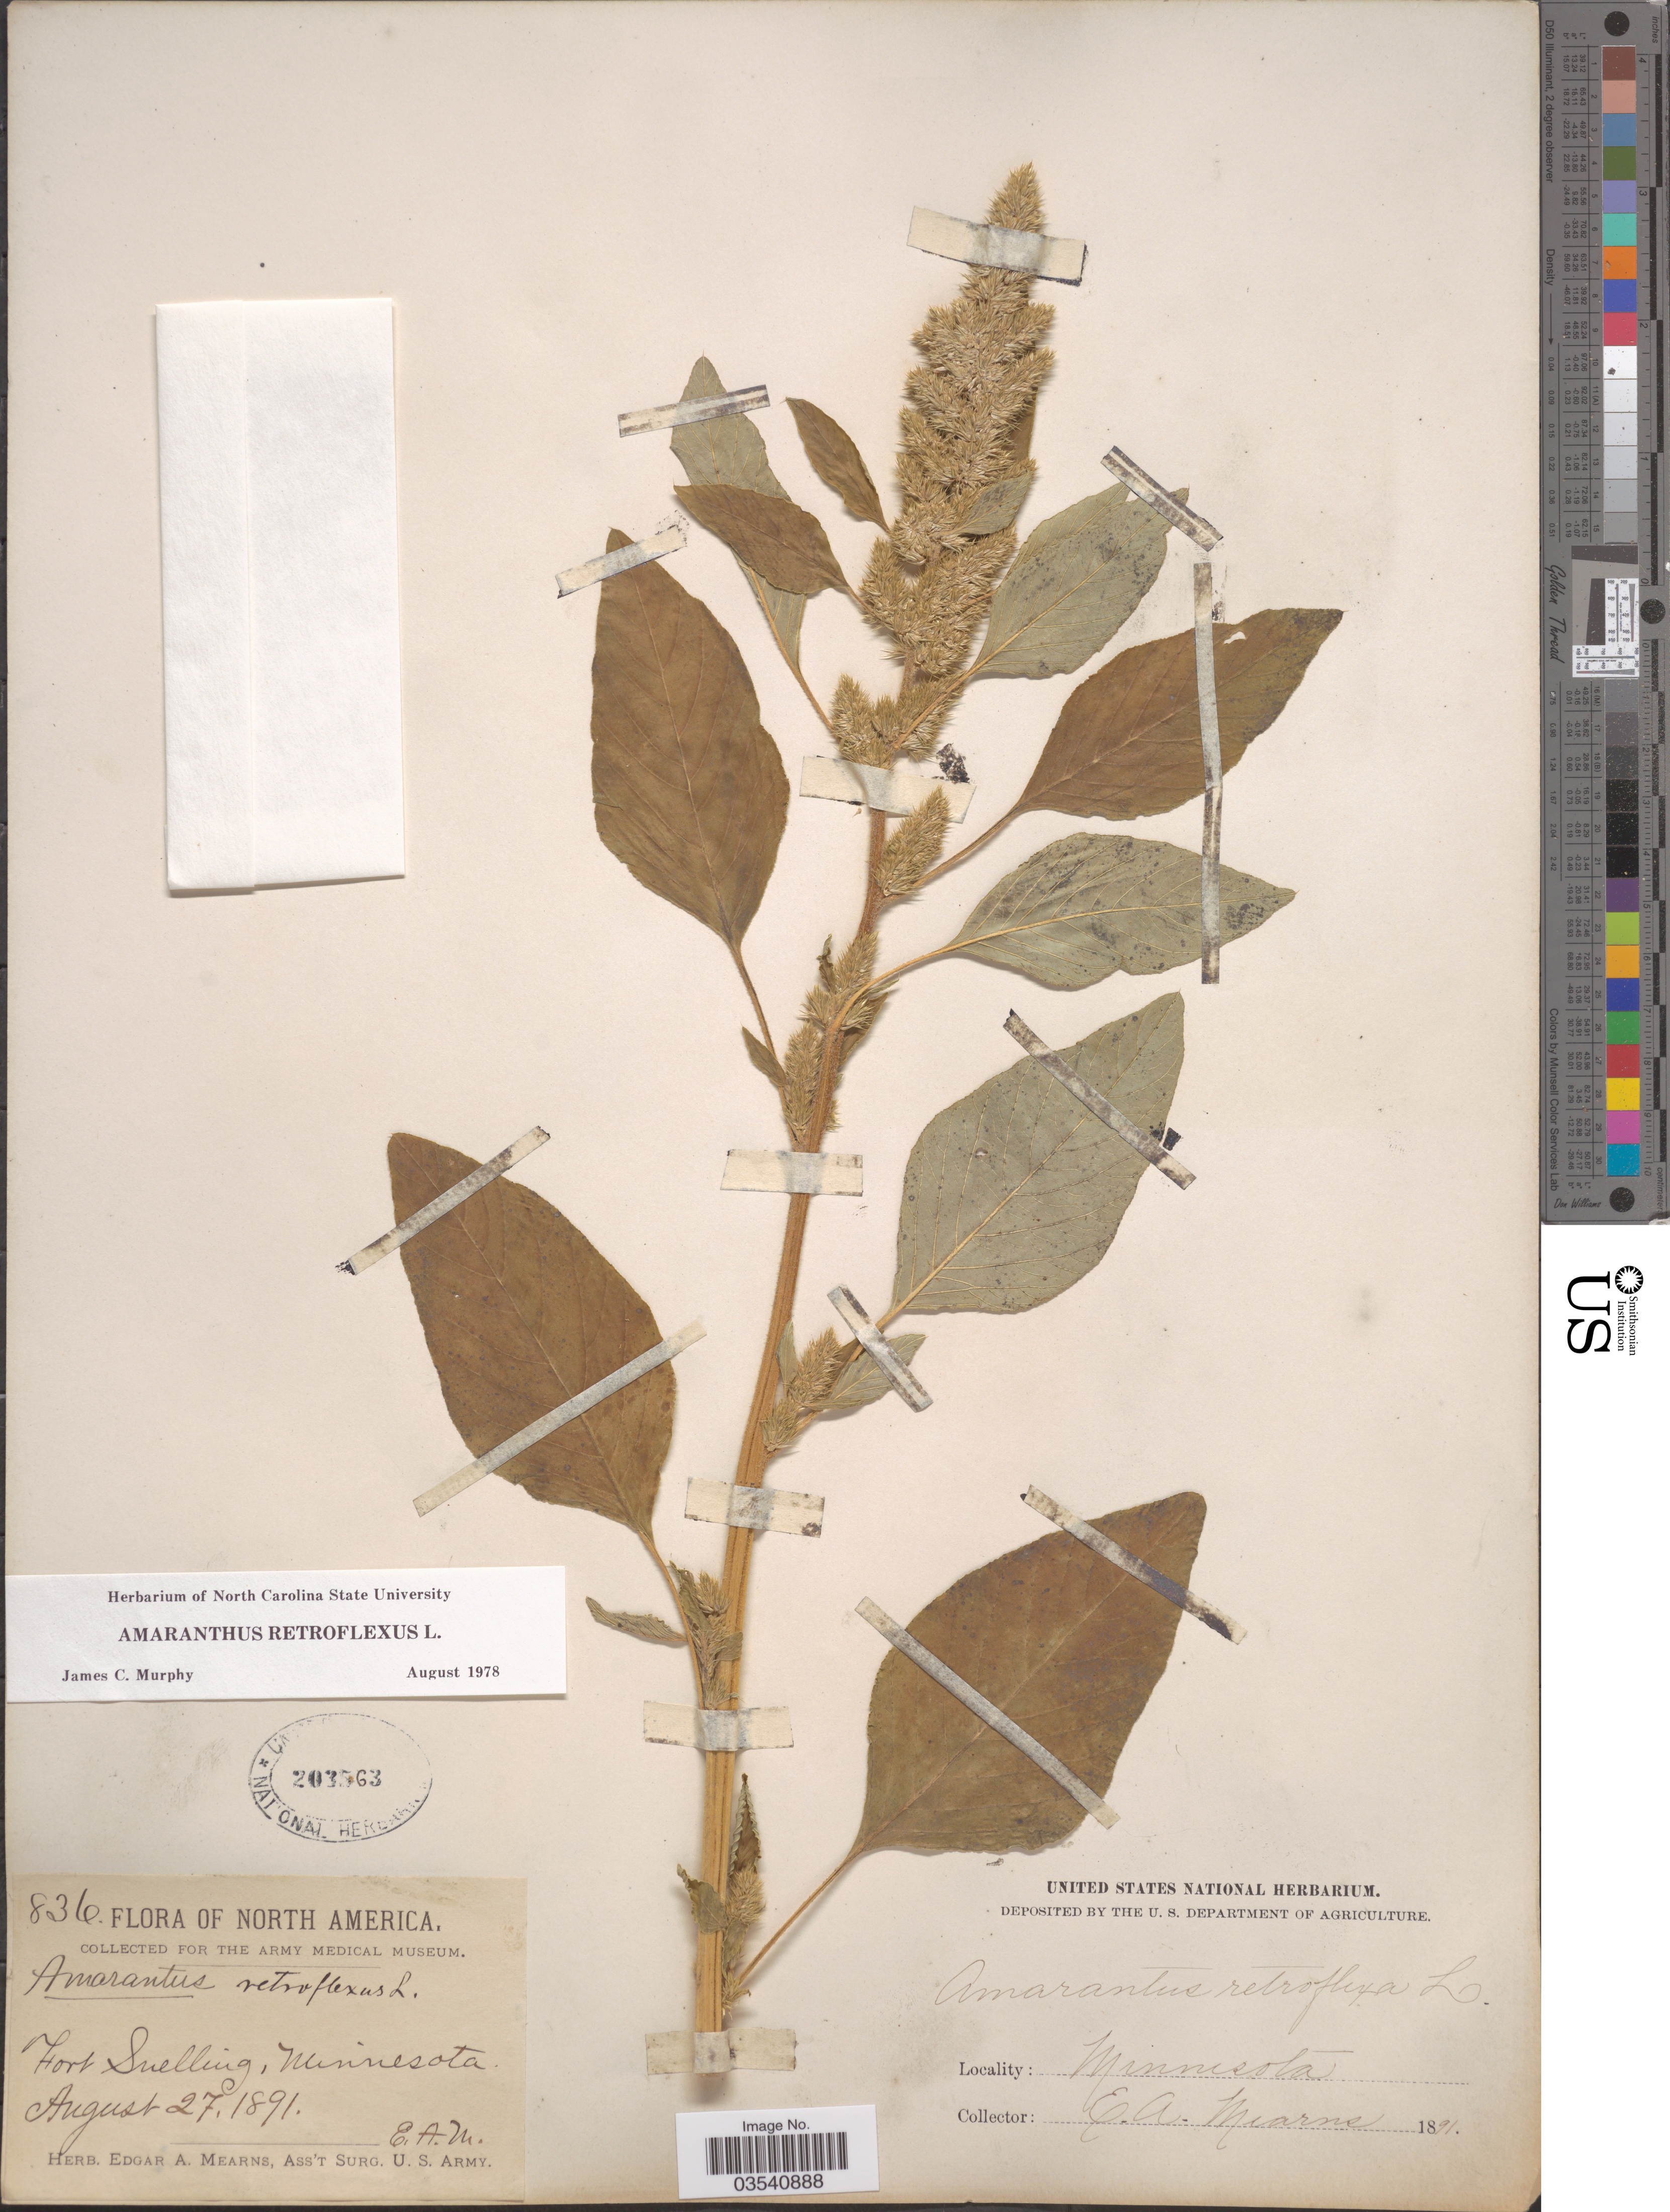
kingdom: Plantae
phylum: Tracheophyta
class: Magnoliopsida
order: Caryophyllales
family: Amaranthaceae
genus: Amaranthus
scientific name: Amaranthus retroflexus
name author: L.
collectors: E. A. Mearns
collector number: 836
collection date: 1891-08-27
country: United States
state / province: Minnesota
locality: Fort Snelling.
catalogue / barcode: US 203563